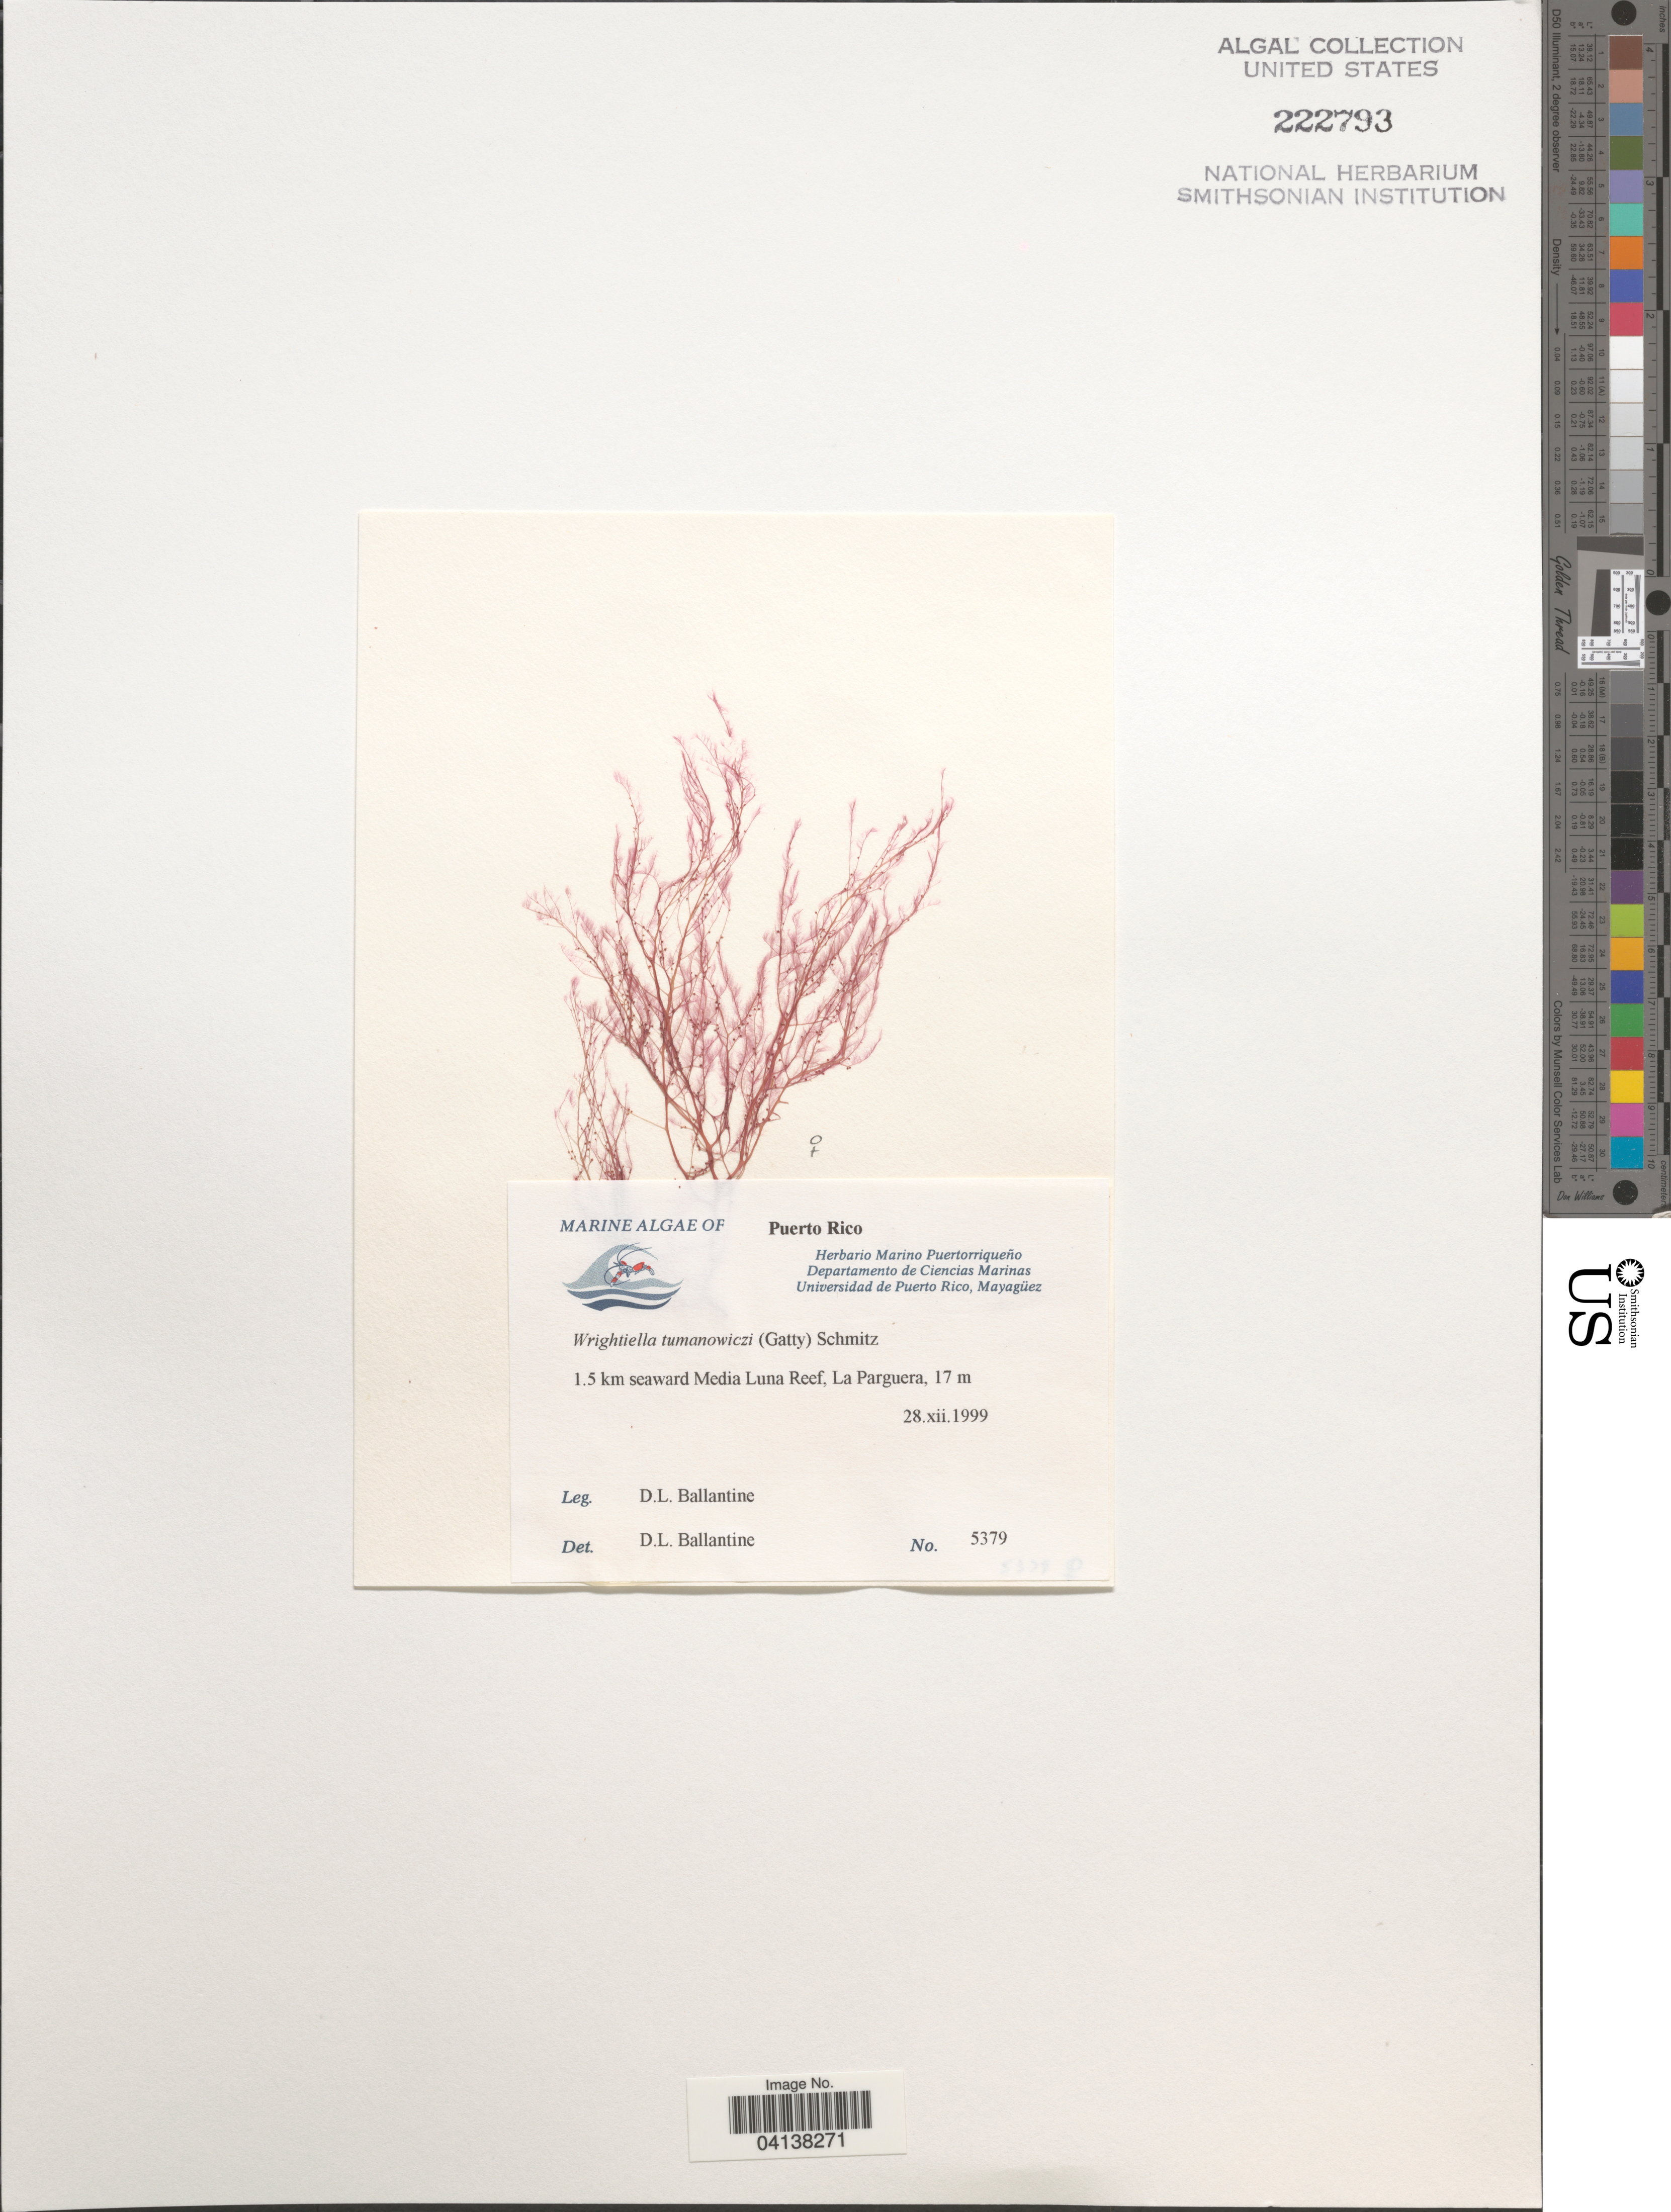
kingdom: Plantae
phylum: Rhodophyta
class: Florideophyceae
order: Ceramiales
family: Rhodomelaceae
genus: Wrightiella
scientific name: Wrightiella tumanowiczii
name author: (Gatty ex Harv.) F. Schmitz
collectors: D.L. Ballantine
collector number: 5379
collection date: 1999-12-28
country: Puerto Rico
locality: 1.5 km seaward Media Luna Reef, La Parguera.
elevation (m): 17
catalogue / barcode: US 222793